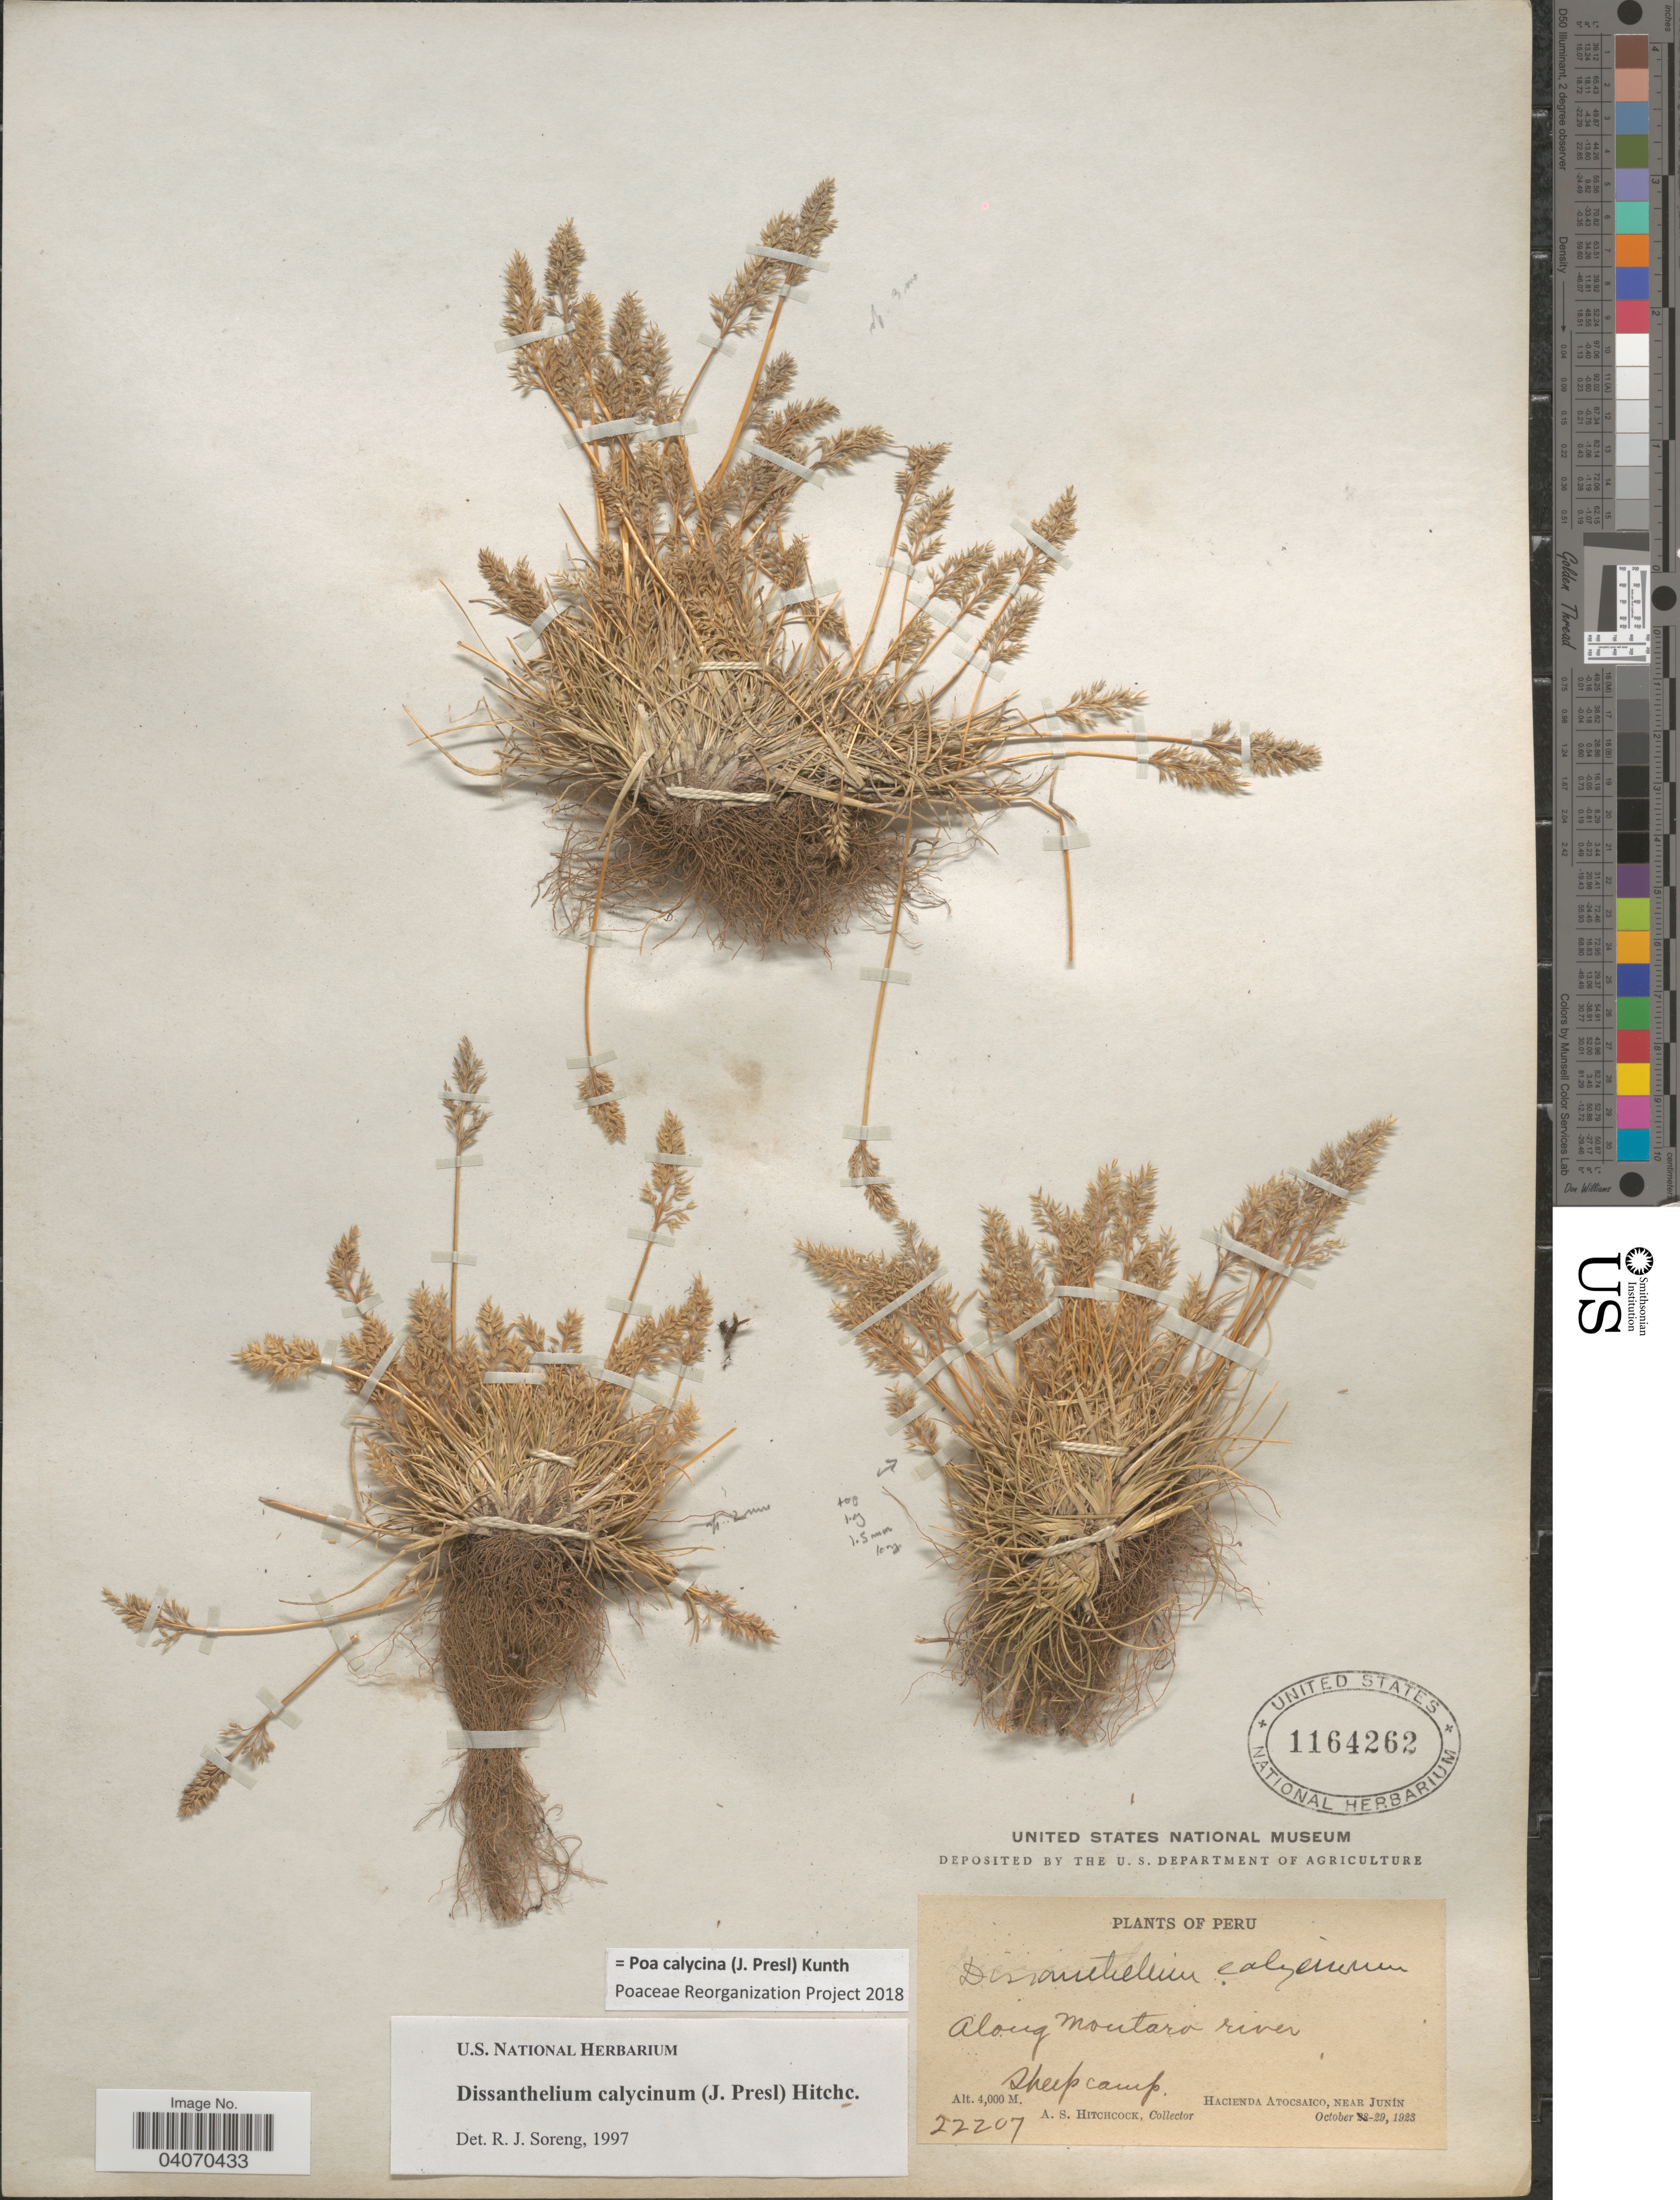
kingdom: Plantae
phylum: Tracheophyta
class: Liliopsida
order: Poales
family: Poaceae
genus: Poa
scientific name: Poa calycina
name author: (J. Presl) Kunth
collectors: A. S. Hitchcock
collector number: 22207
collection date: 1923-10-29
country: Peru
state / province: Junín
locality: Along Montaro river, Sheep camp. Hacienda Atocsaico, near Junín.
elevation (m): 4000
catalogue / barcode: US 1164262